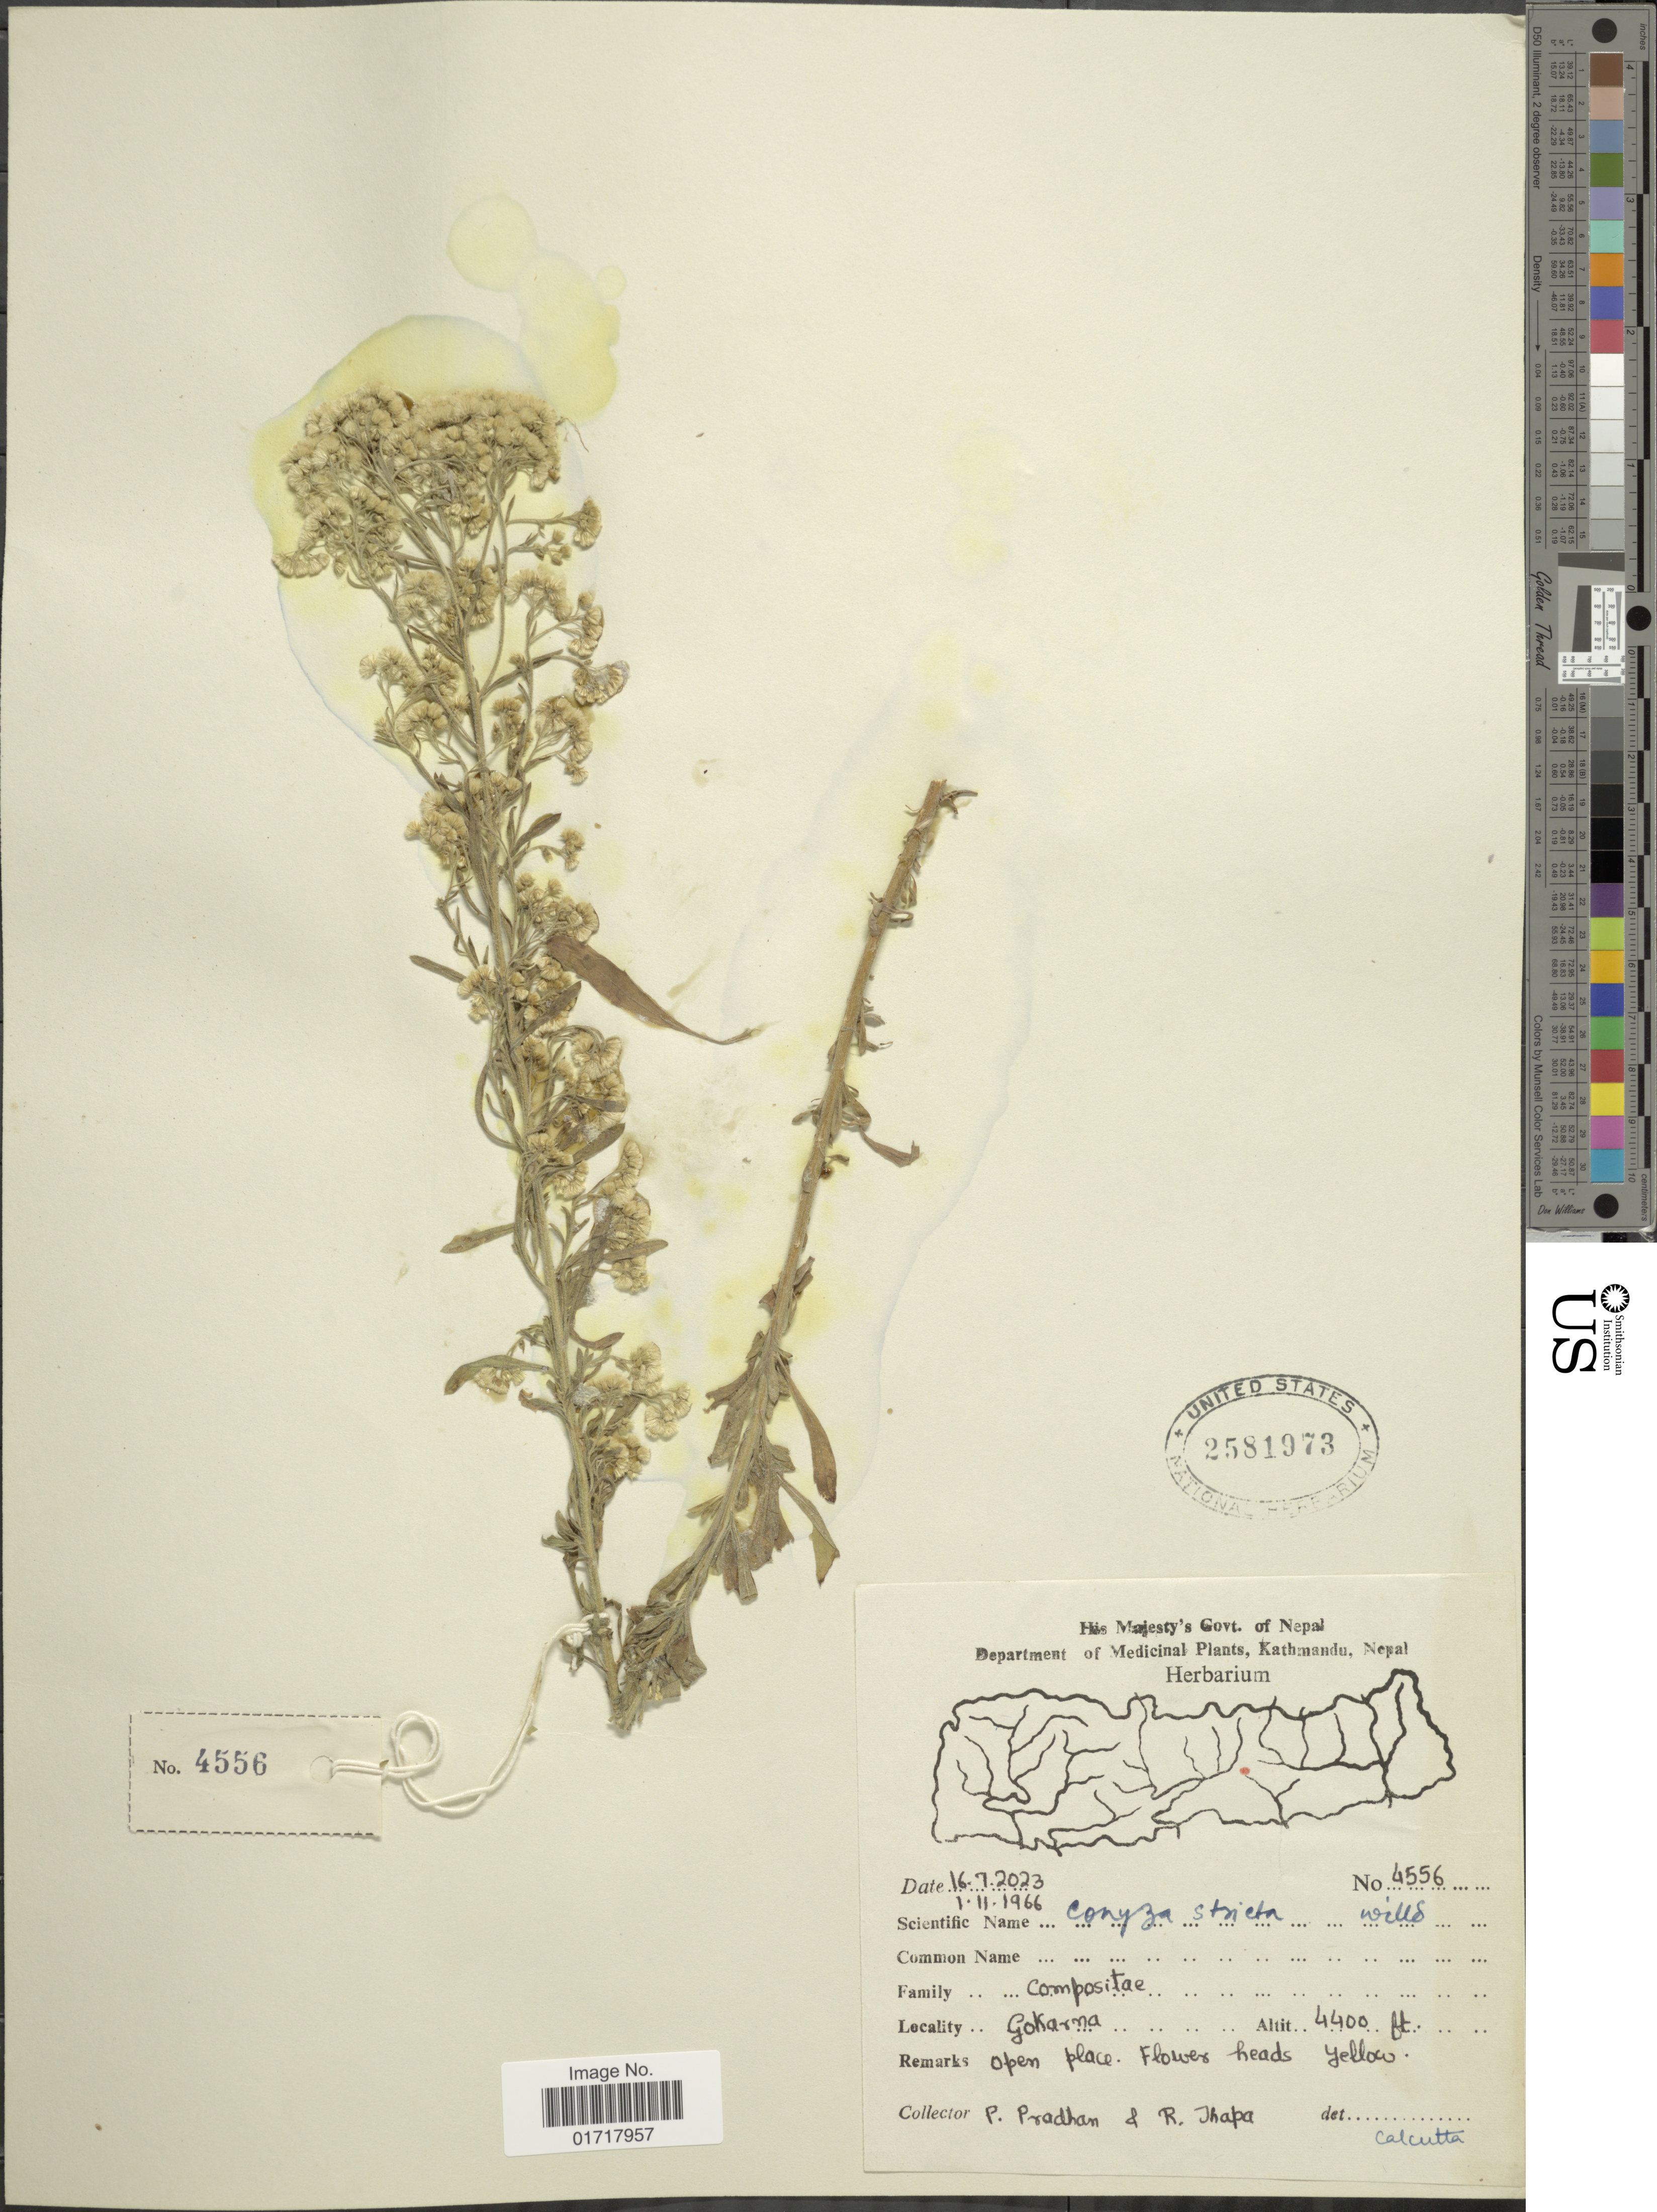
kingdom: Plantae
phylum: Tracheophyta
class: Magnoliopsida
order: Asterales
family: Asteraceae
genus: Conyza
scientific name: Conyza stricta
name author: (Chodat) Willd.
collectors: P. Pradhan & R. Thapa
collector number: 4556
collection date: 1966-11-01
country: Nepal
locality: Gokarna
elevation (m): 1341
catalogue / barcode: US 2581973